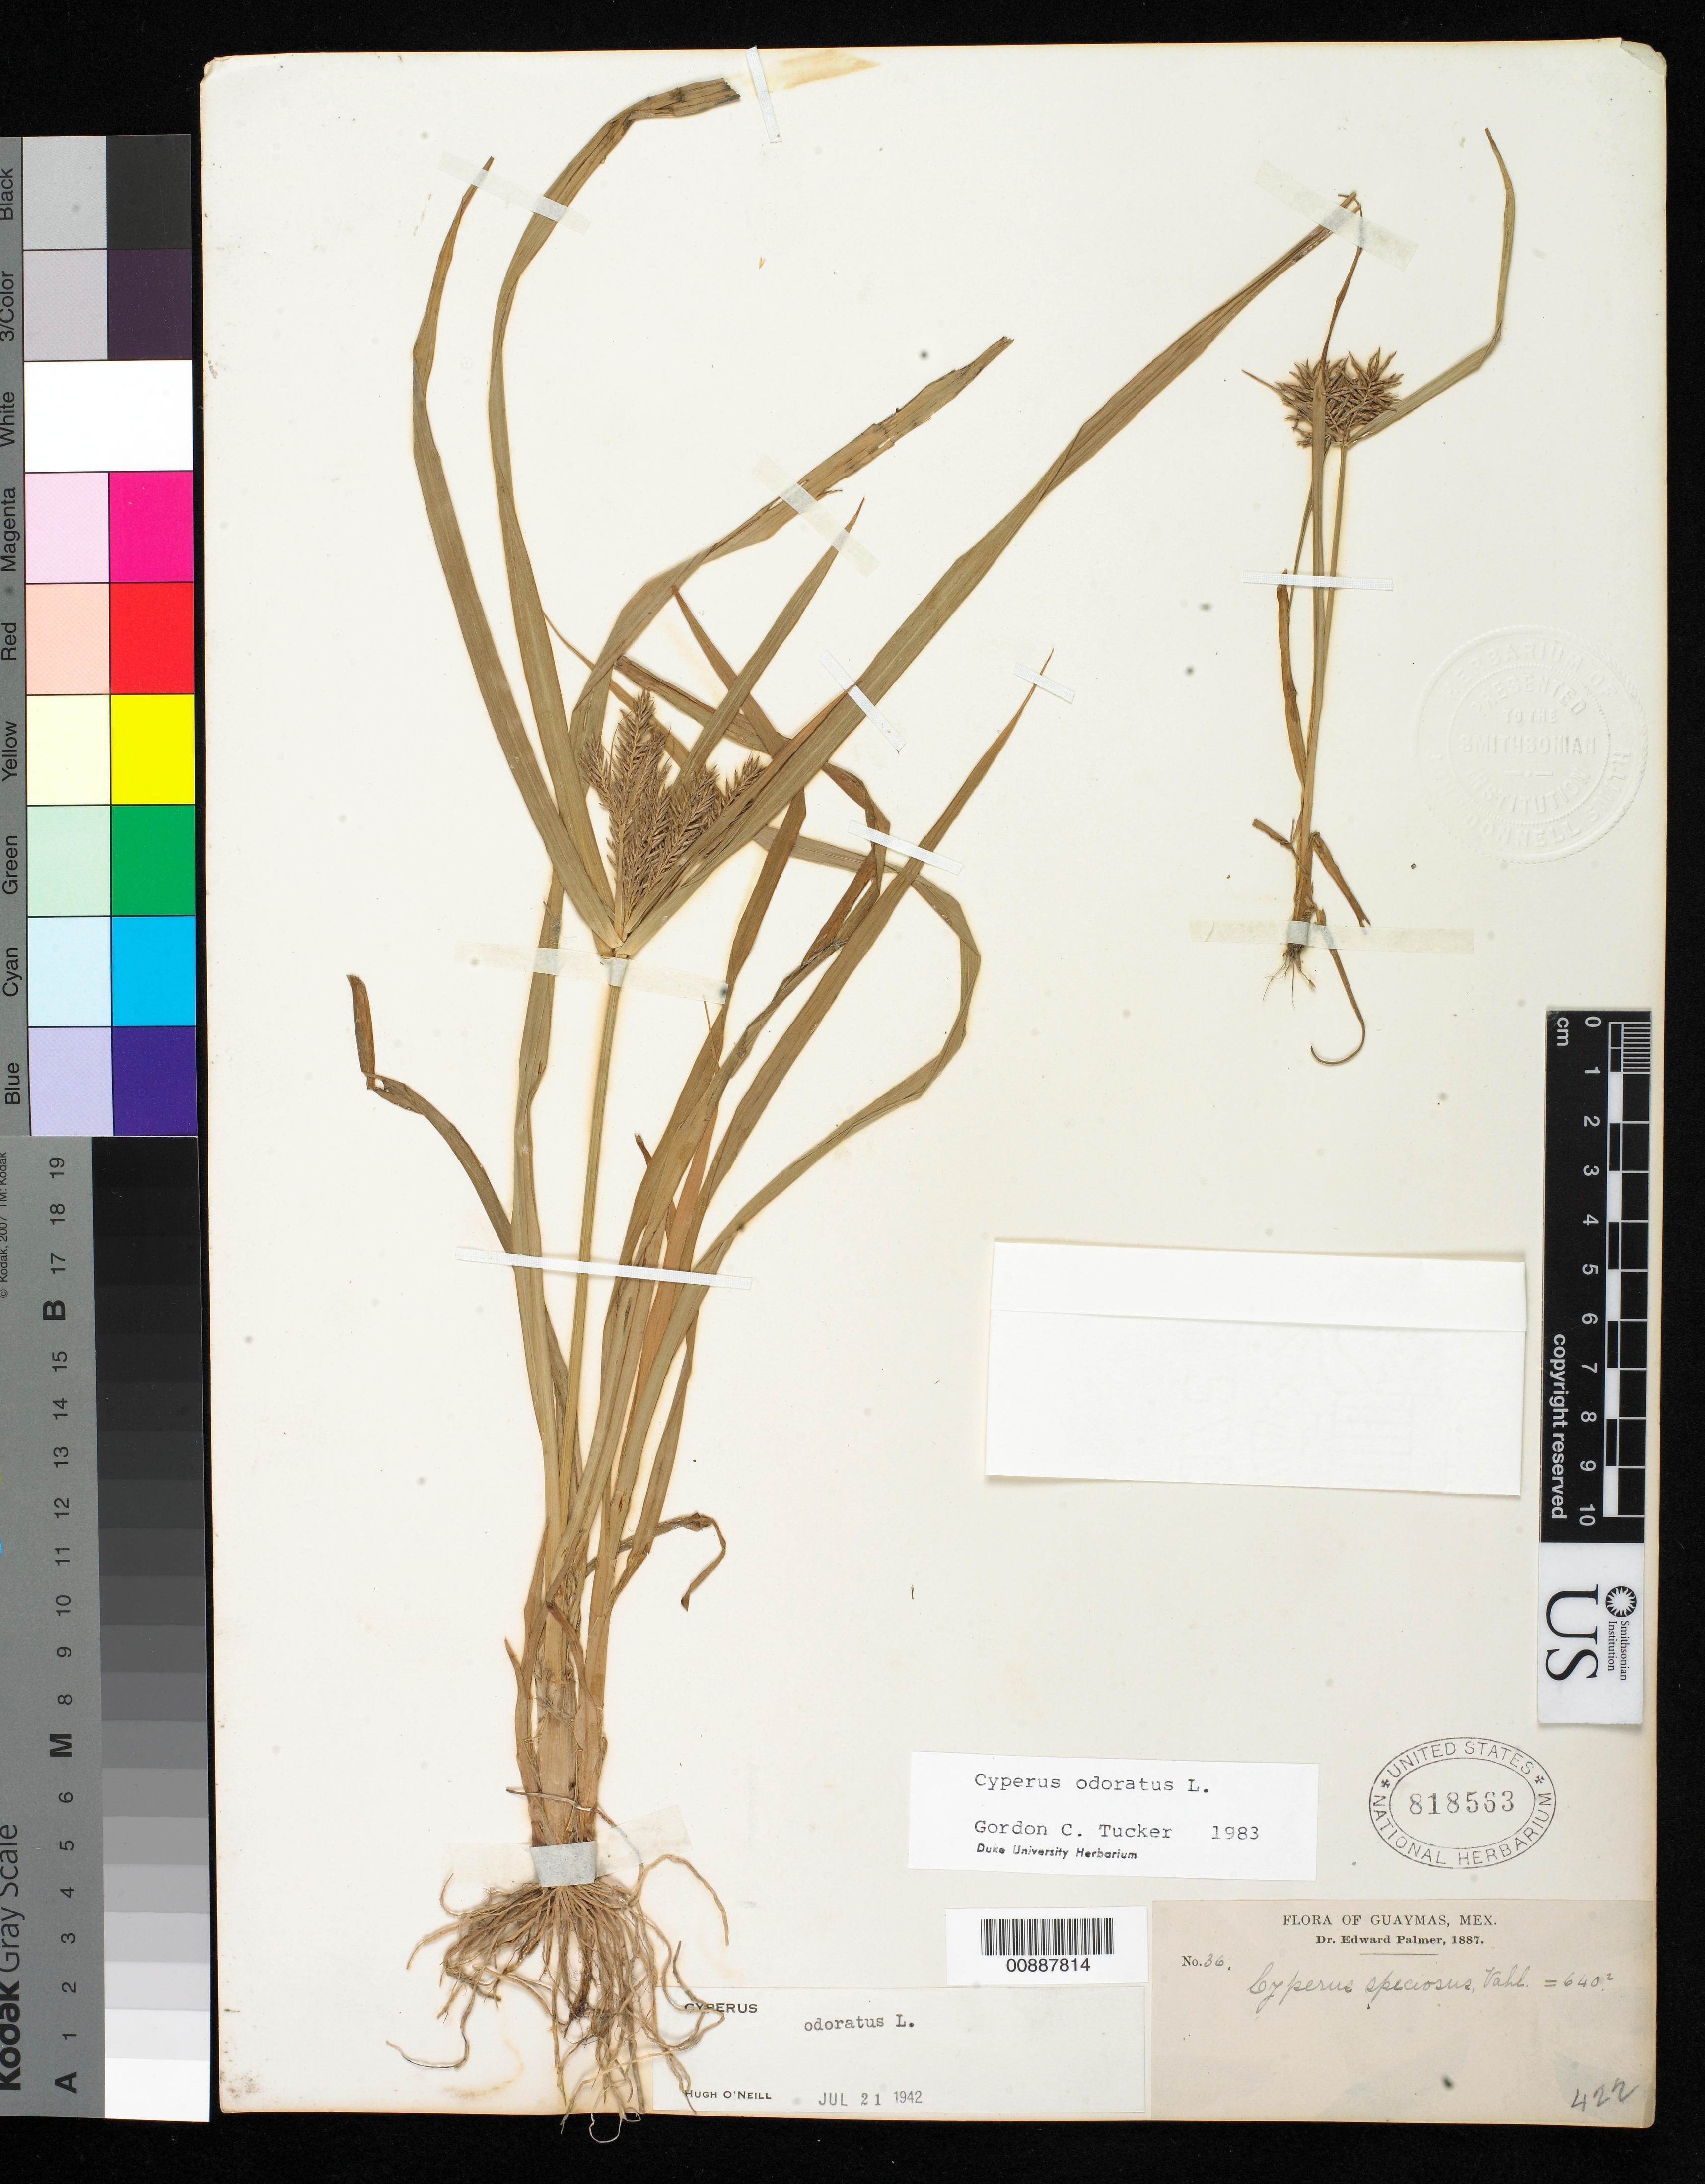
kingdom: Plantae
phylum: Tracheophyta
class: Liliopsida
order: Poales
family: Cyperaceae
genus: Cyperus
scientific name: Cyperus odoratus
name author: L.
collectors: E. Palmer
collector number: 36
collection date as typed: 1887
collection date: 1887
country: Mexico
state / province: Sonora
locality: Guaymas, Sonora.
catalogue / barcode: US 818563